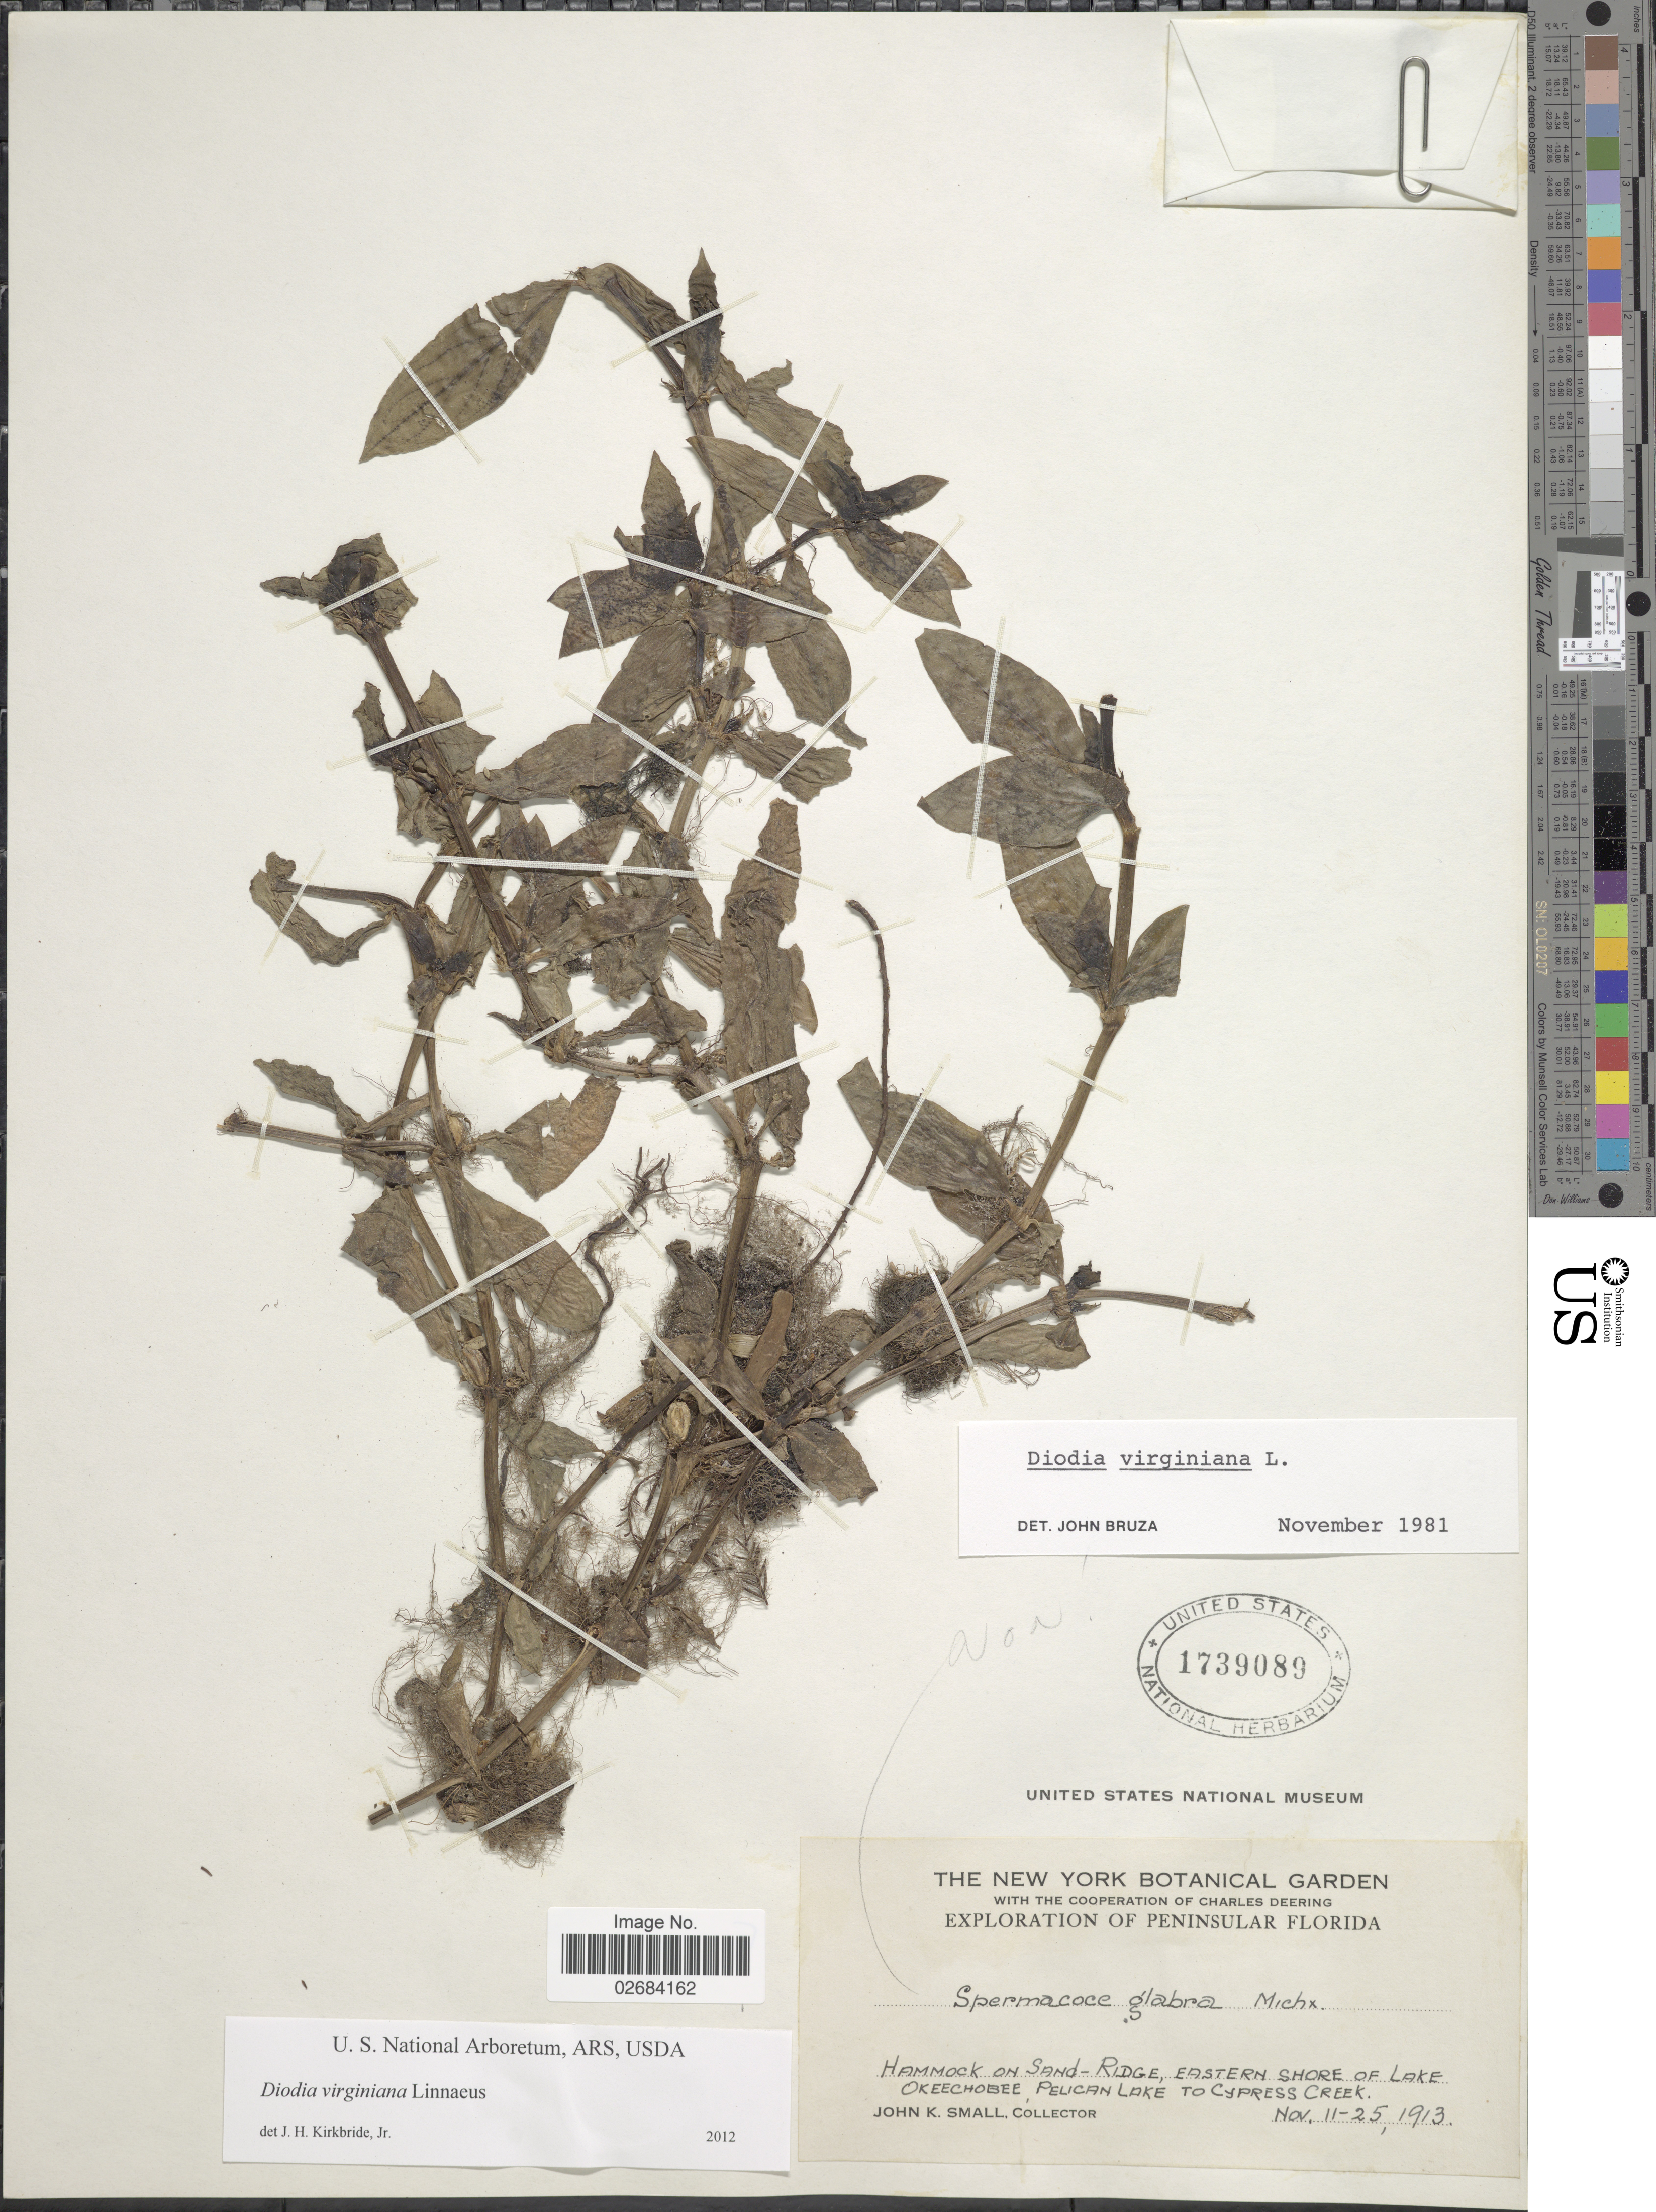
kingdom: Plantae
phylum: Tracheophyta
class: Magnoliopsida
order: Gentianales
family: Rubiaceae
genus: Diodia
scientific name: Diodia virginiana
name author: L.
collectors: J. K. Small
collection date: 1913-11-11/1913-11-25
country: United States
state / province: Florida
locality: Peninsular Florida, Hammock on Sand-Ridge, eastern shore of Lake Okeechobee, Pelican Lake to Cypress Creek.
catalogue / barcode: US 1739089